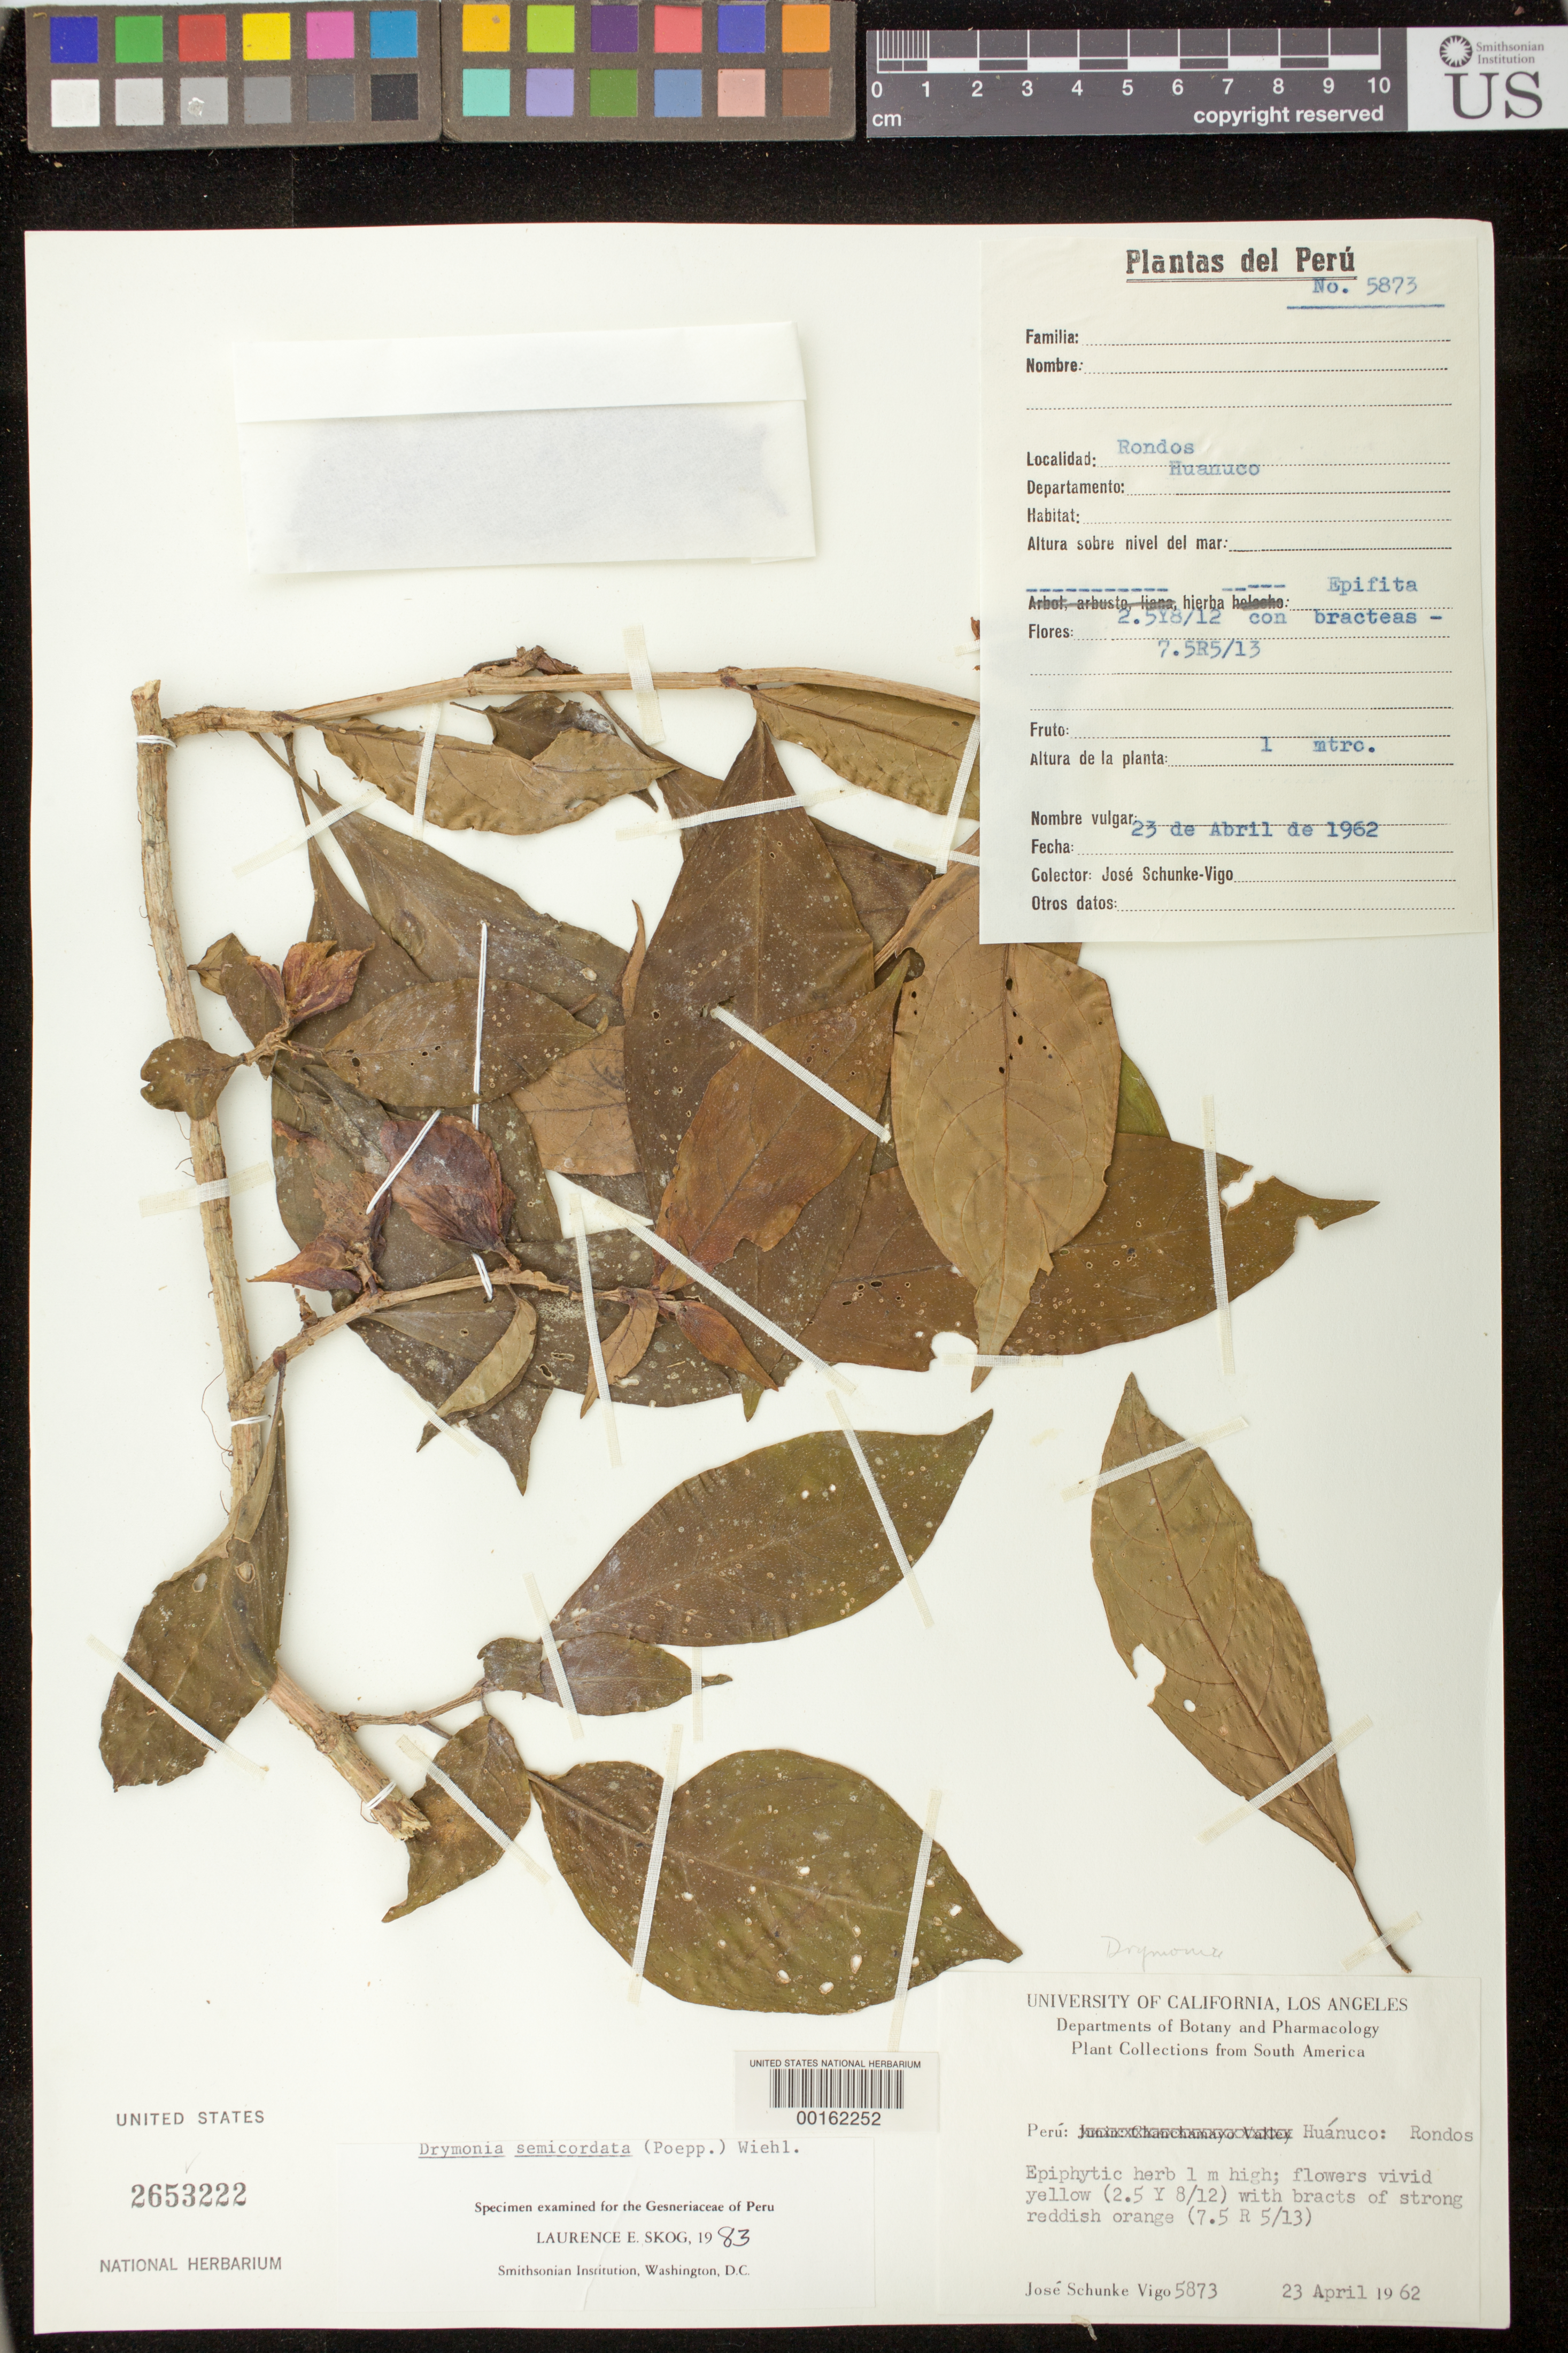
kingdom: Plantae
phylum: Tracheophyta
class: Magnoliopsida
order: Lamiales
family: Gesneriaceae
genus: Drymonia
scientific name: Drymonia semicordata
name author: (Poepp.) Wiehler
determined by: Clark, J. L., (SEL), The Marie Selby Botanical Garden (UNITED STATES)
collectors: J. Schunke Vigo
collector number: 5873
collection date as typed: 23 Apr 1962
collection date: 1962-04-23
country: Peru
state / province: Huánuco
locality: Rondos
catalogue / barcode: US 2653222